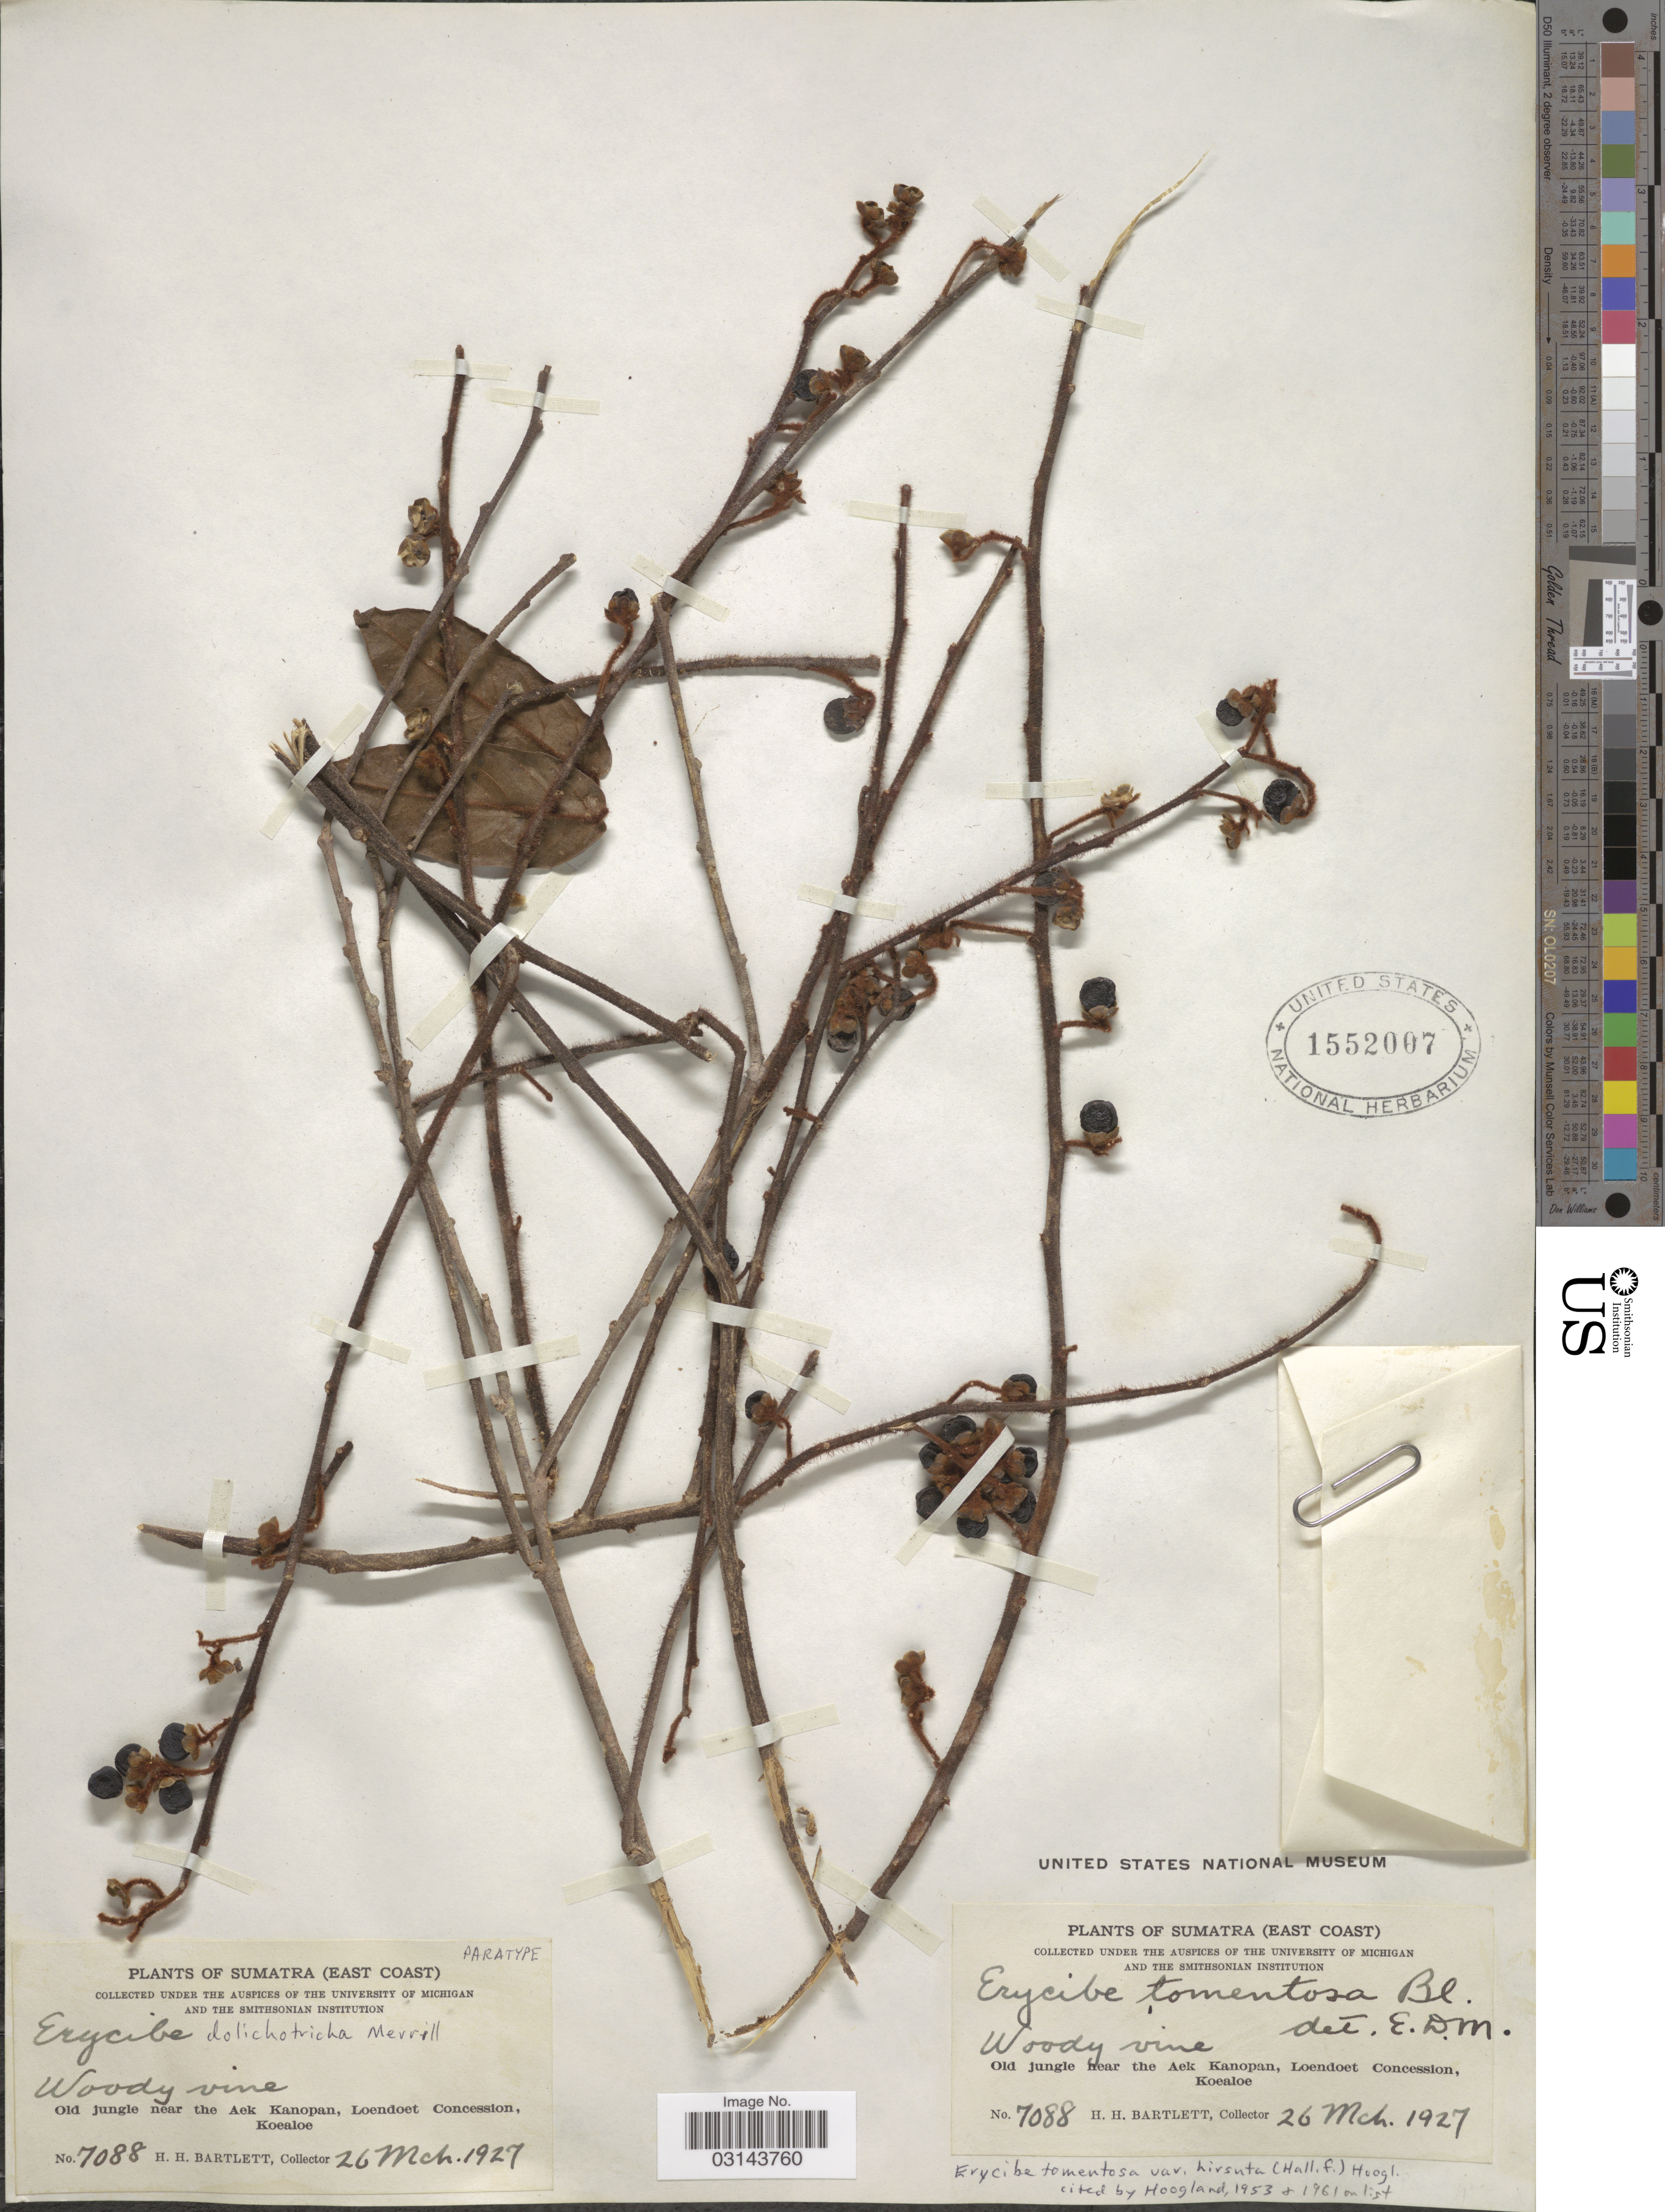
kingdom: Plantae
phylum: Tracheophyta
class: Magnoliopsida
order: Solanales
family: Convolvulaceae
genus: Erycibe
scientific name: Erycibe tomentosa var. hirsuta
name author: (Hallier f.) Hoogland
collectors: H. H. Bartlett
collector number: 7088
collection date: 1927-03-26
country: Indonesia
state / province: Sumatra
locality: (East Coast). Old jungle near the Aek Kanopan, Loendoet Concession, Koealoe.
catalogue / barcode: US 1552007